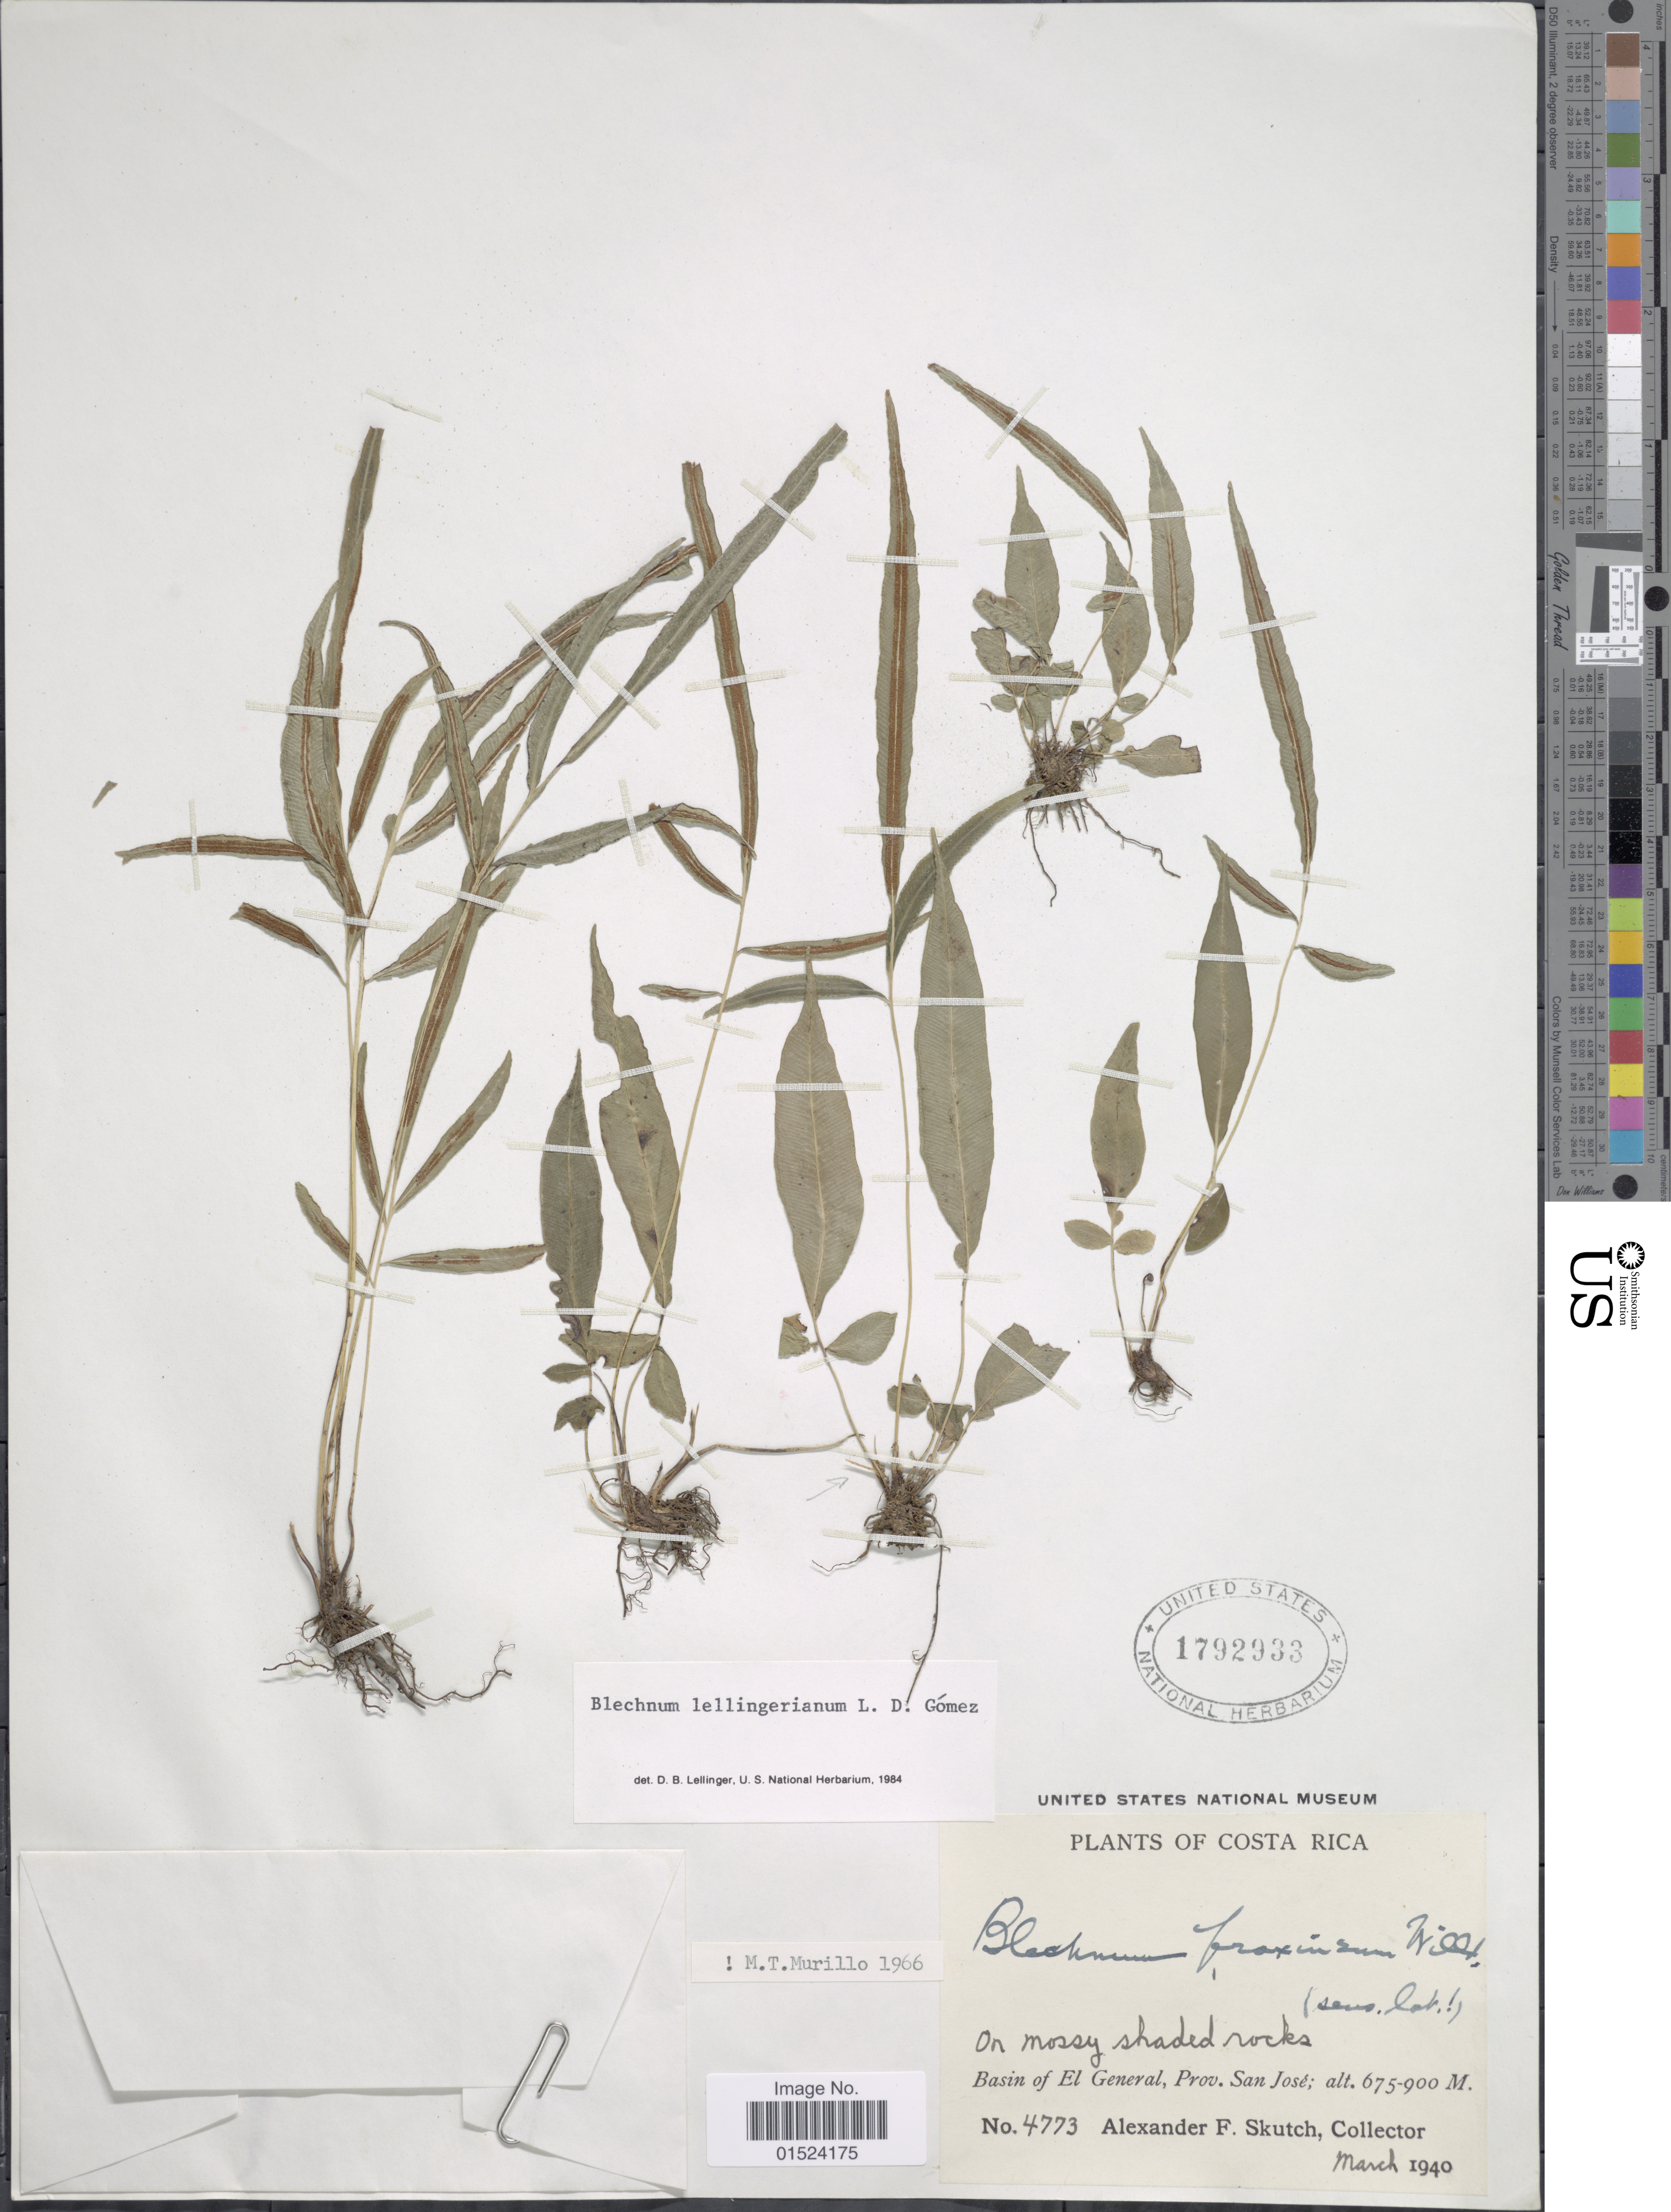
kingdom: Plantae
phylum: Tracheophyta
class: Polypodiopsida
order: Polypodiales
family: Blechnaceae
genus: Blechnum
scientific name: Blechnum lellingerianum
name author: L.D. Gómez in L.D. Gómez &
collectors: A. F. Skutch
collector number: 4773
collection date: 1940-03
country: Costa Rica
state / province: San José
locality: Basin of El General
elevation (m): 675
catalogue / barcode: US 1792933